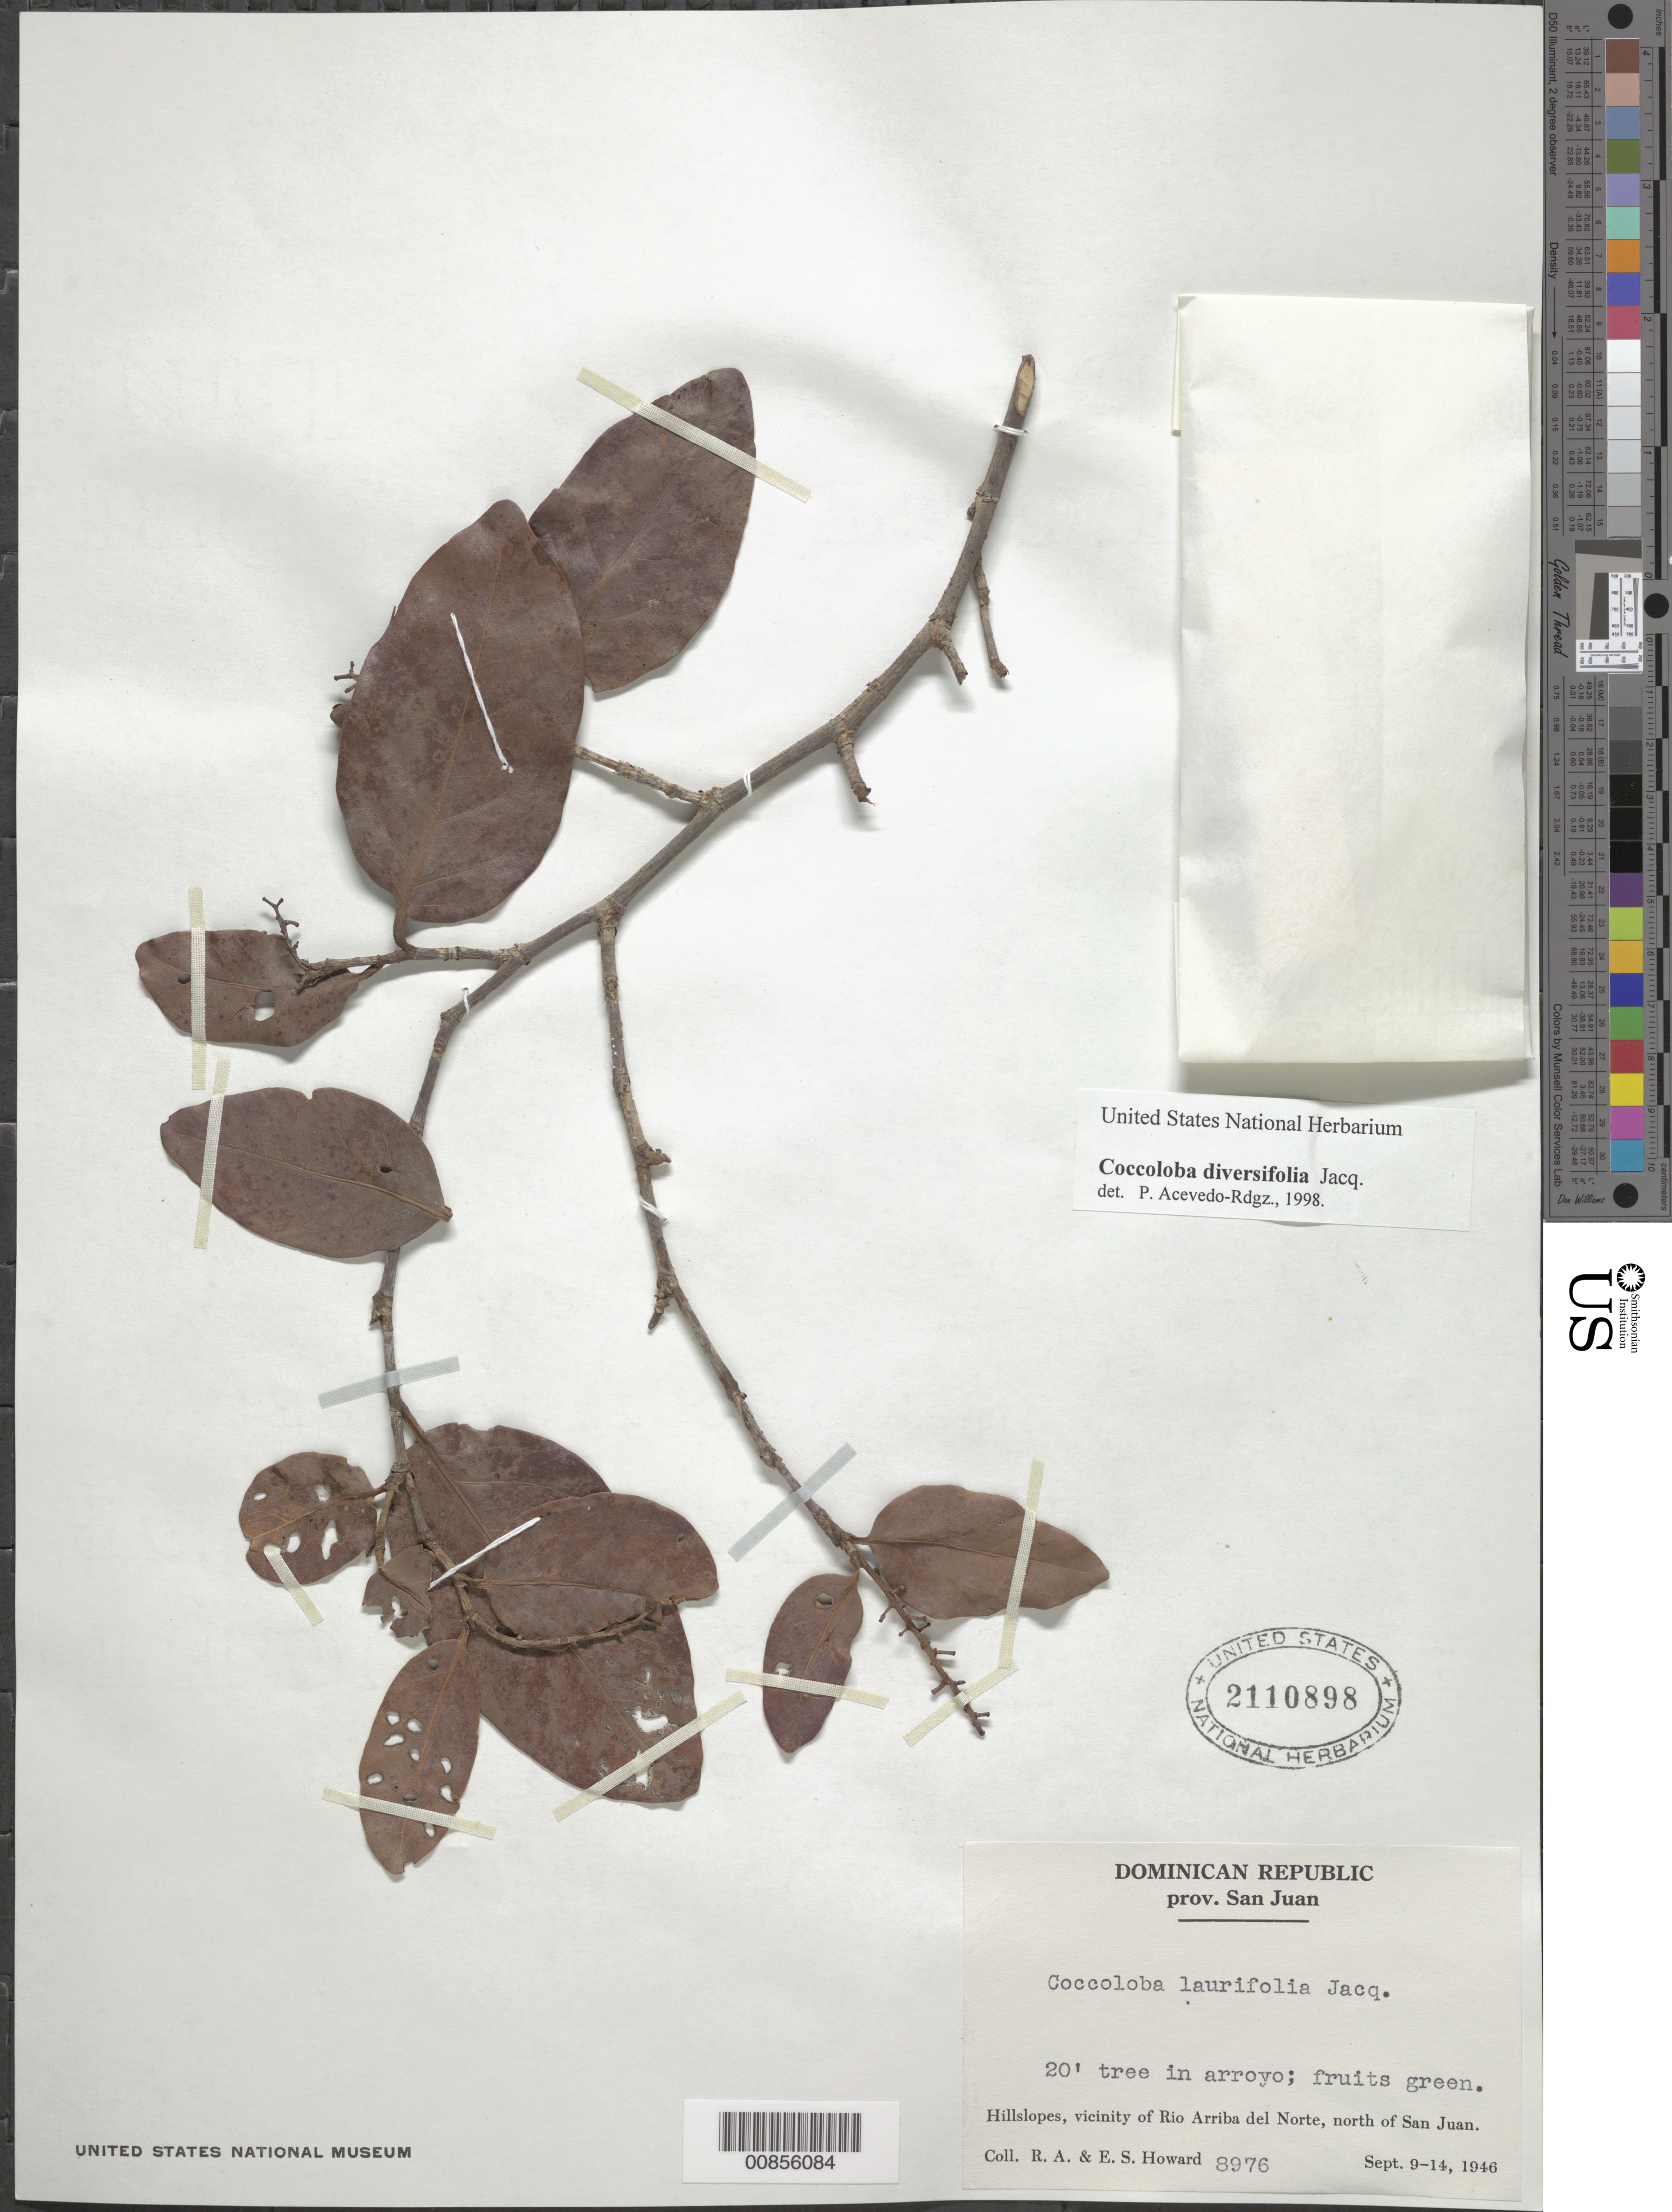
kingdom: Plantae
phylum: Tracheophyta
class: Magnoliopsida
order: Caryophyllales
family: Polygonaceae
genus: Coccoloba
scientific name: Coccoloba diversifolia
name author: Jacq.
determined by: Acevedo-Rodríguez, P., (BOT), Smithsonian Institution - National Museum of Natural History (UNITED STATES)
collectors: R. A. Howard & E. S. Howard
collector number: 8976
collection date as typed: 09 Sep 1946 to 14 Sep 1946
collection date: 1946-09-09/1946-09-14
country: Dominican Republic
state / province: San Juan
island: Hispaniola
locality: Hillslopes, vicinity of Río Arriba del Norte, north of San Juan.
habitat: In arroyo.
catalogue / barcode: US 2110898